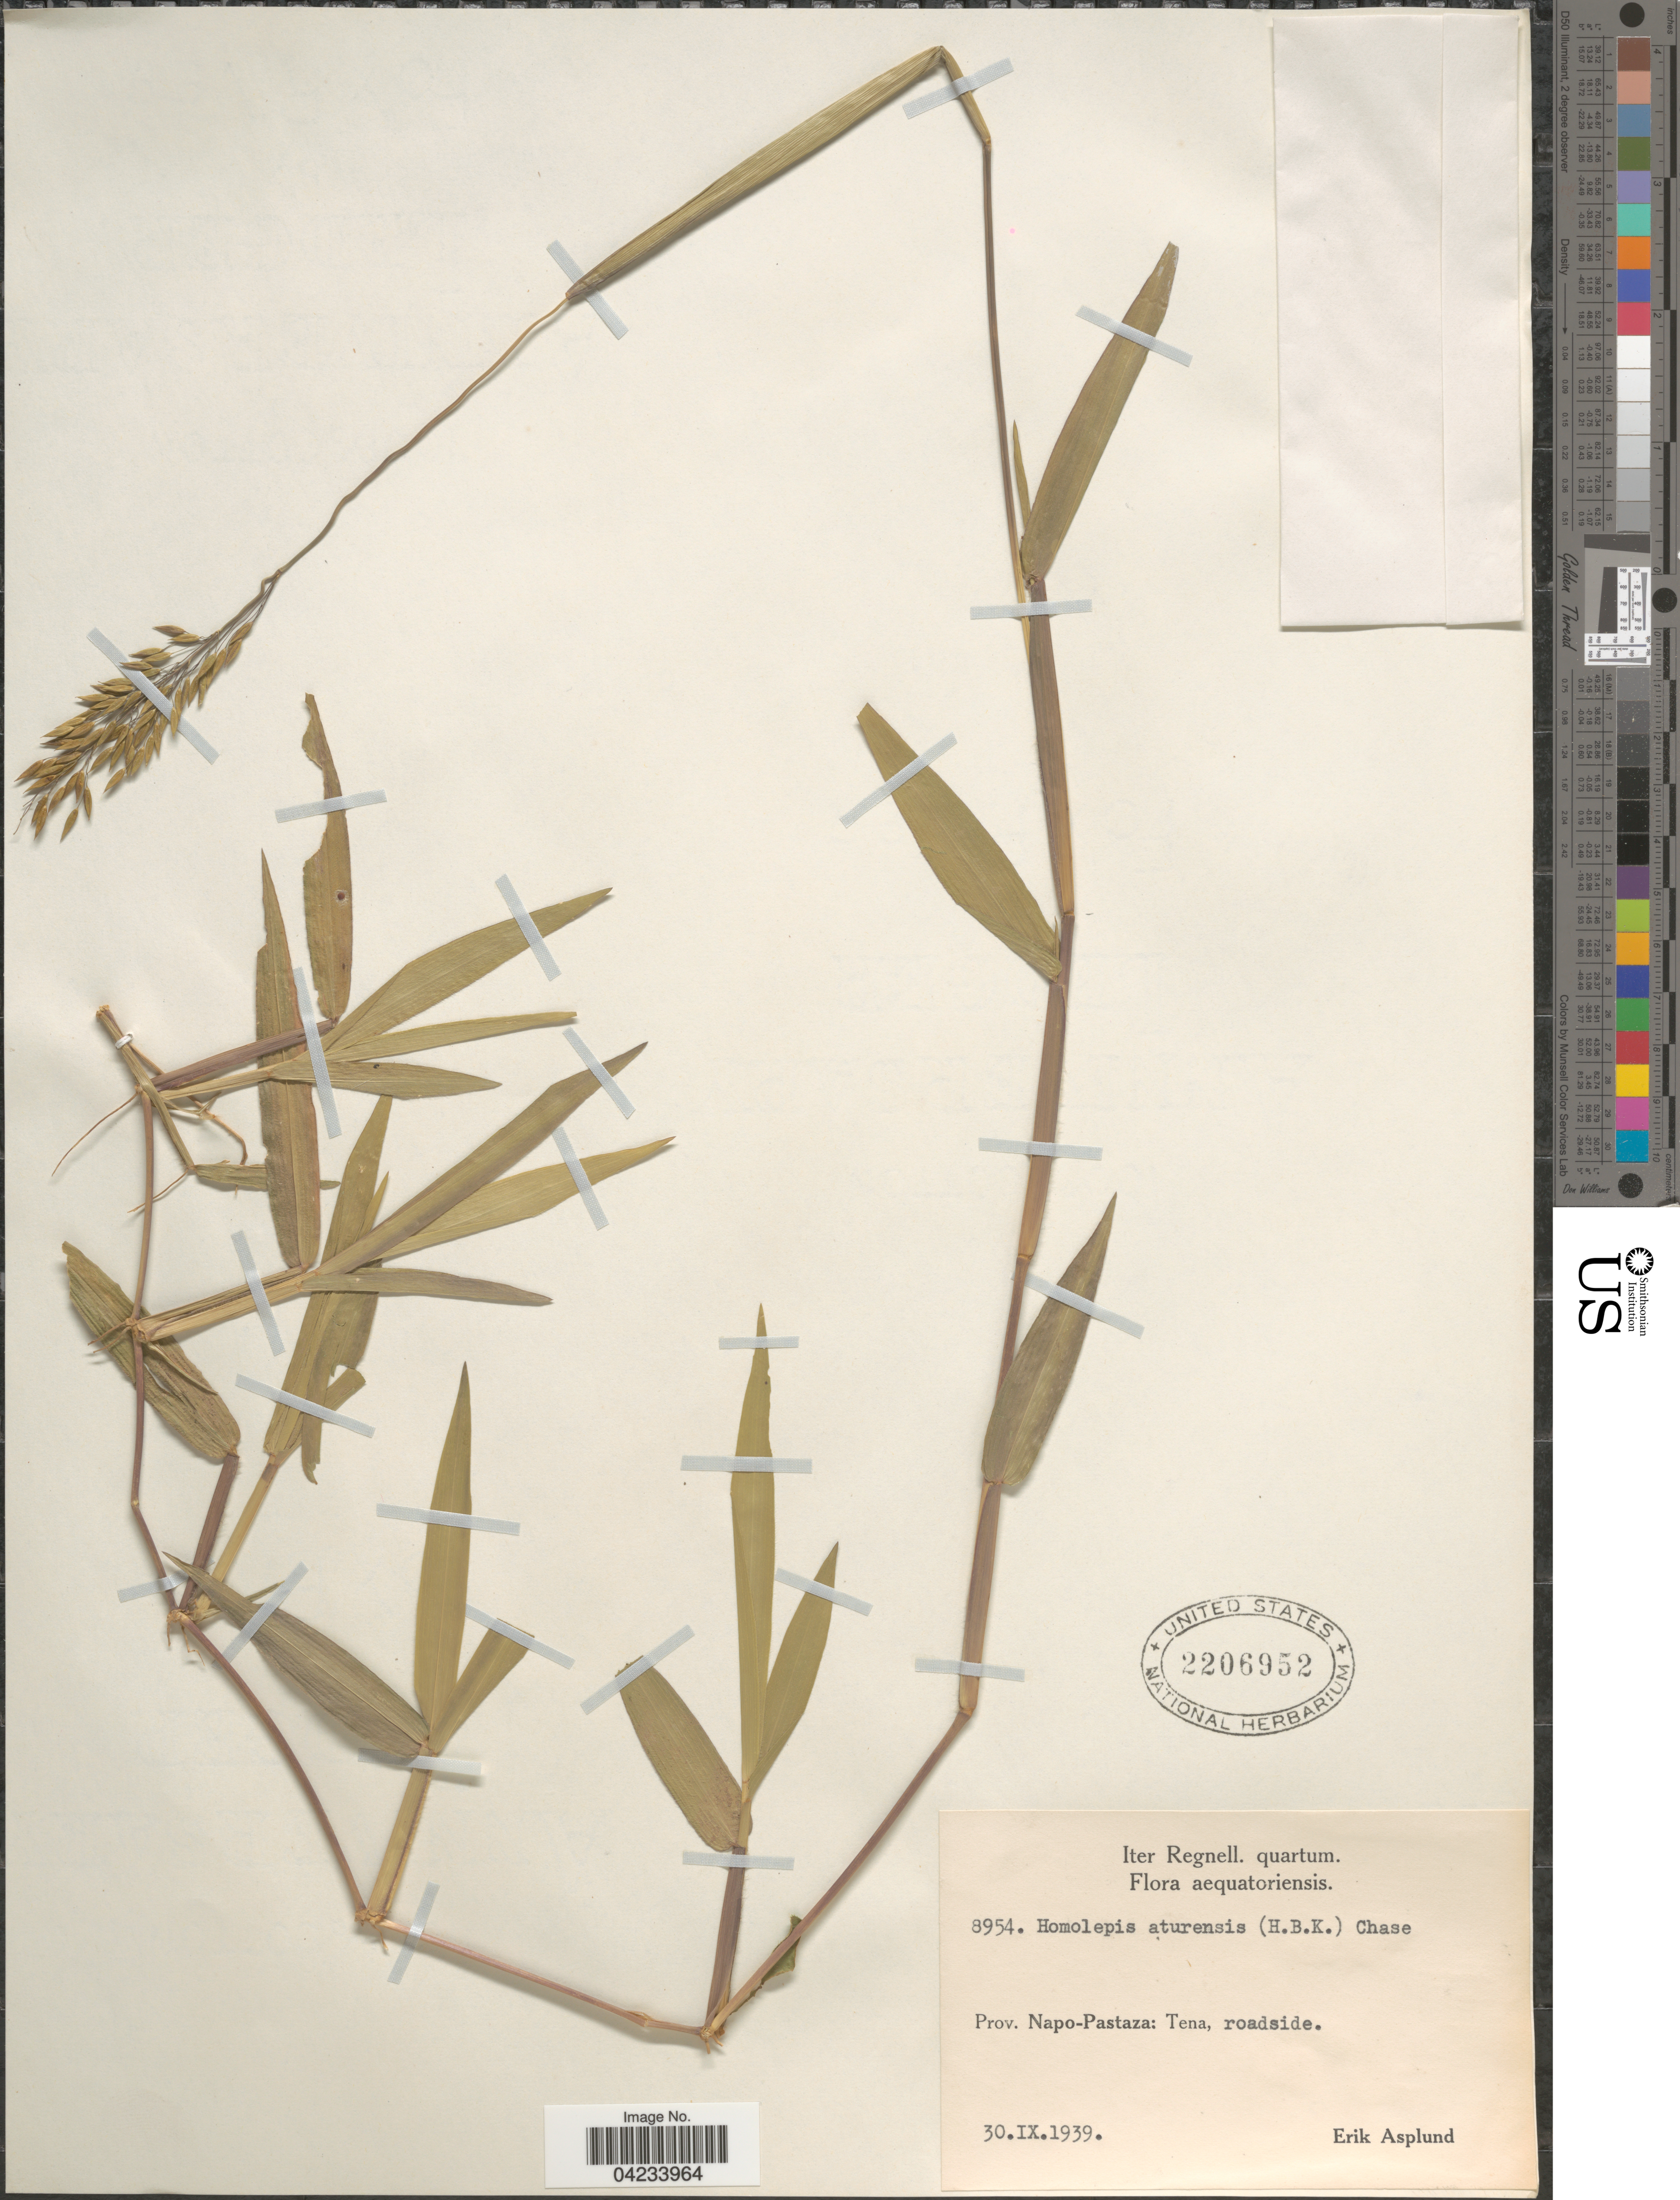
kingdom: Plantae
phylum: Tracheophyta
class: Liliopsida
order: Poales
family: Poaceae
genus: Homolepis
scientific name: Homolepis aturensis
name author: (Kunth) Chase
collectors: E. Asplund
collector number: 8954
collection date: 1939-09-30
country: Ecuador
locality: Iter Regnell. quartum. Prov. Napo-Pastaza: Tena, roadside.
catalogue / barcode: US 2206952